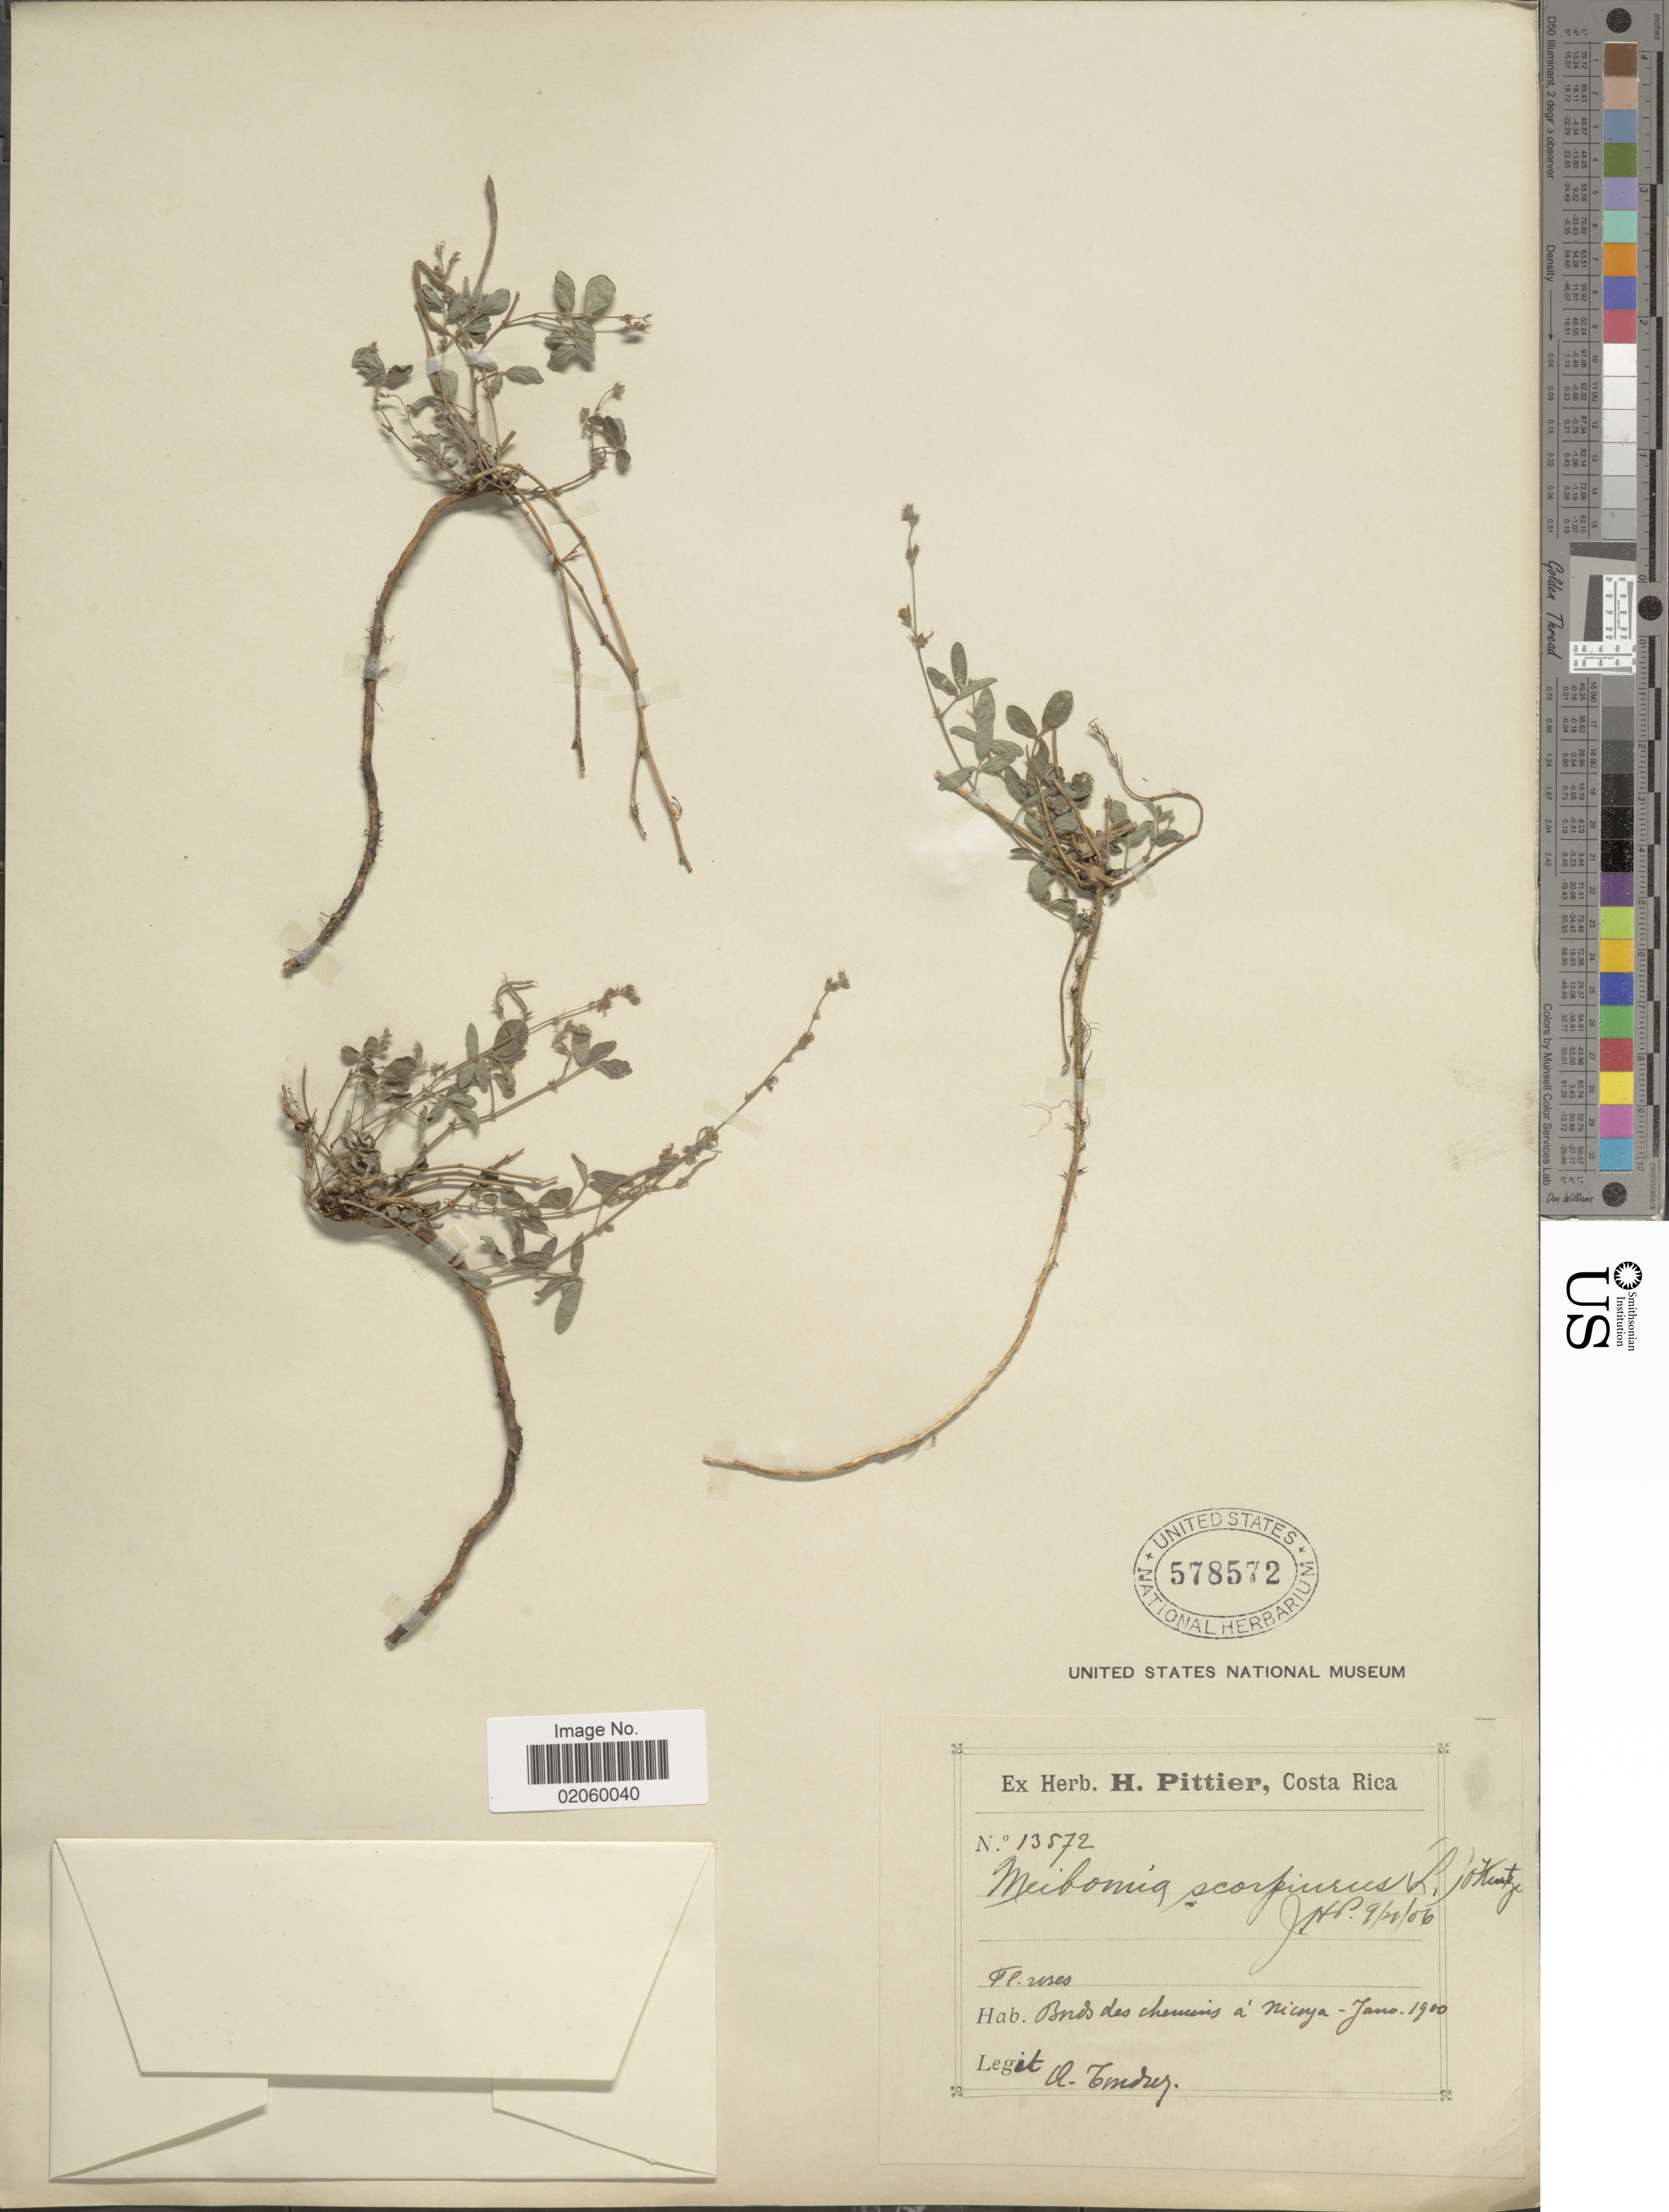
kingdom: Plantae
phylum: Tracheophyta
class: Magnoliopsida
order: Fabales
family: Fabaceae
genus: Desmodium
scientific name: Desmodium scorpiurus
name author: (Sw.) Desv. ex DC.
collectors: A. Tonduz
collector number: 13572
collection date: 1900-06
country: Costa Rica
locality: Bords des chemins a Nicoya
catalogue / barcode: US 578572